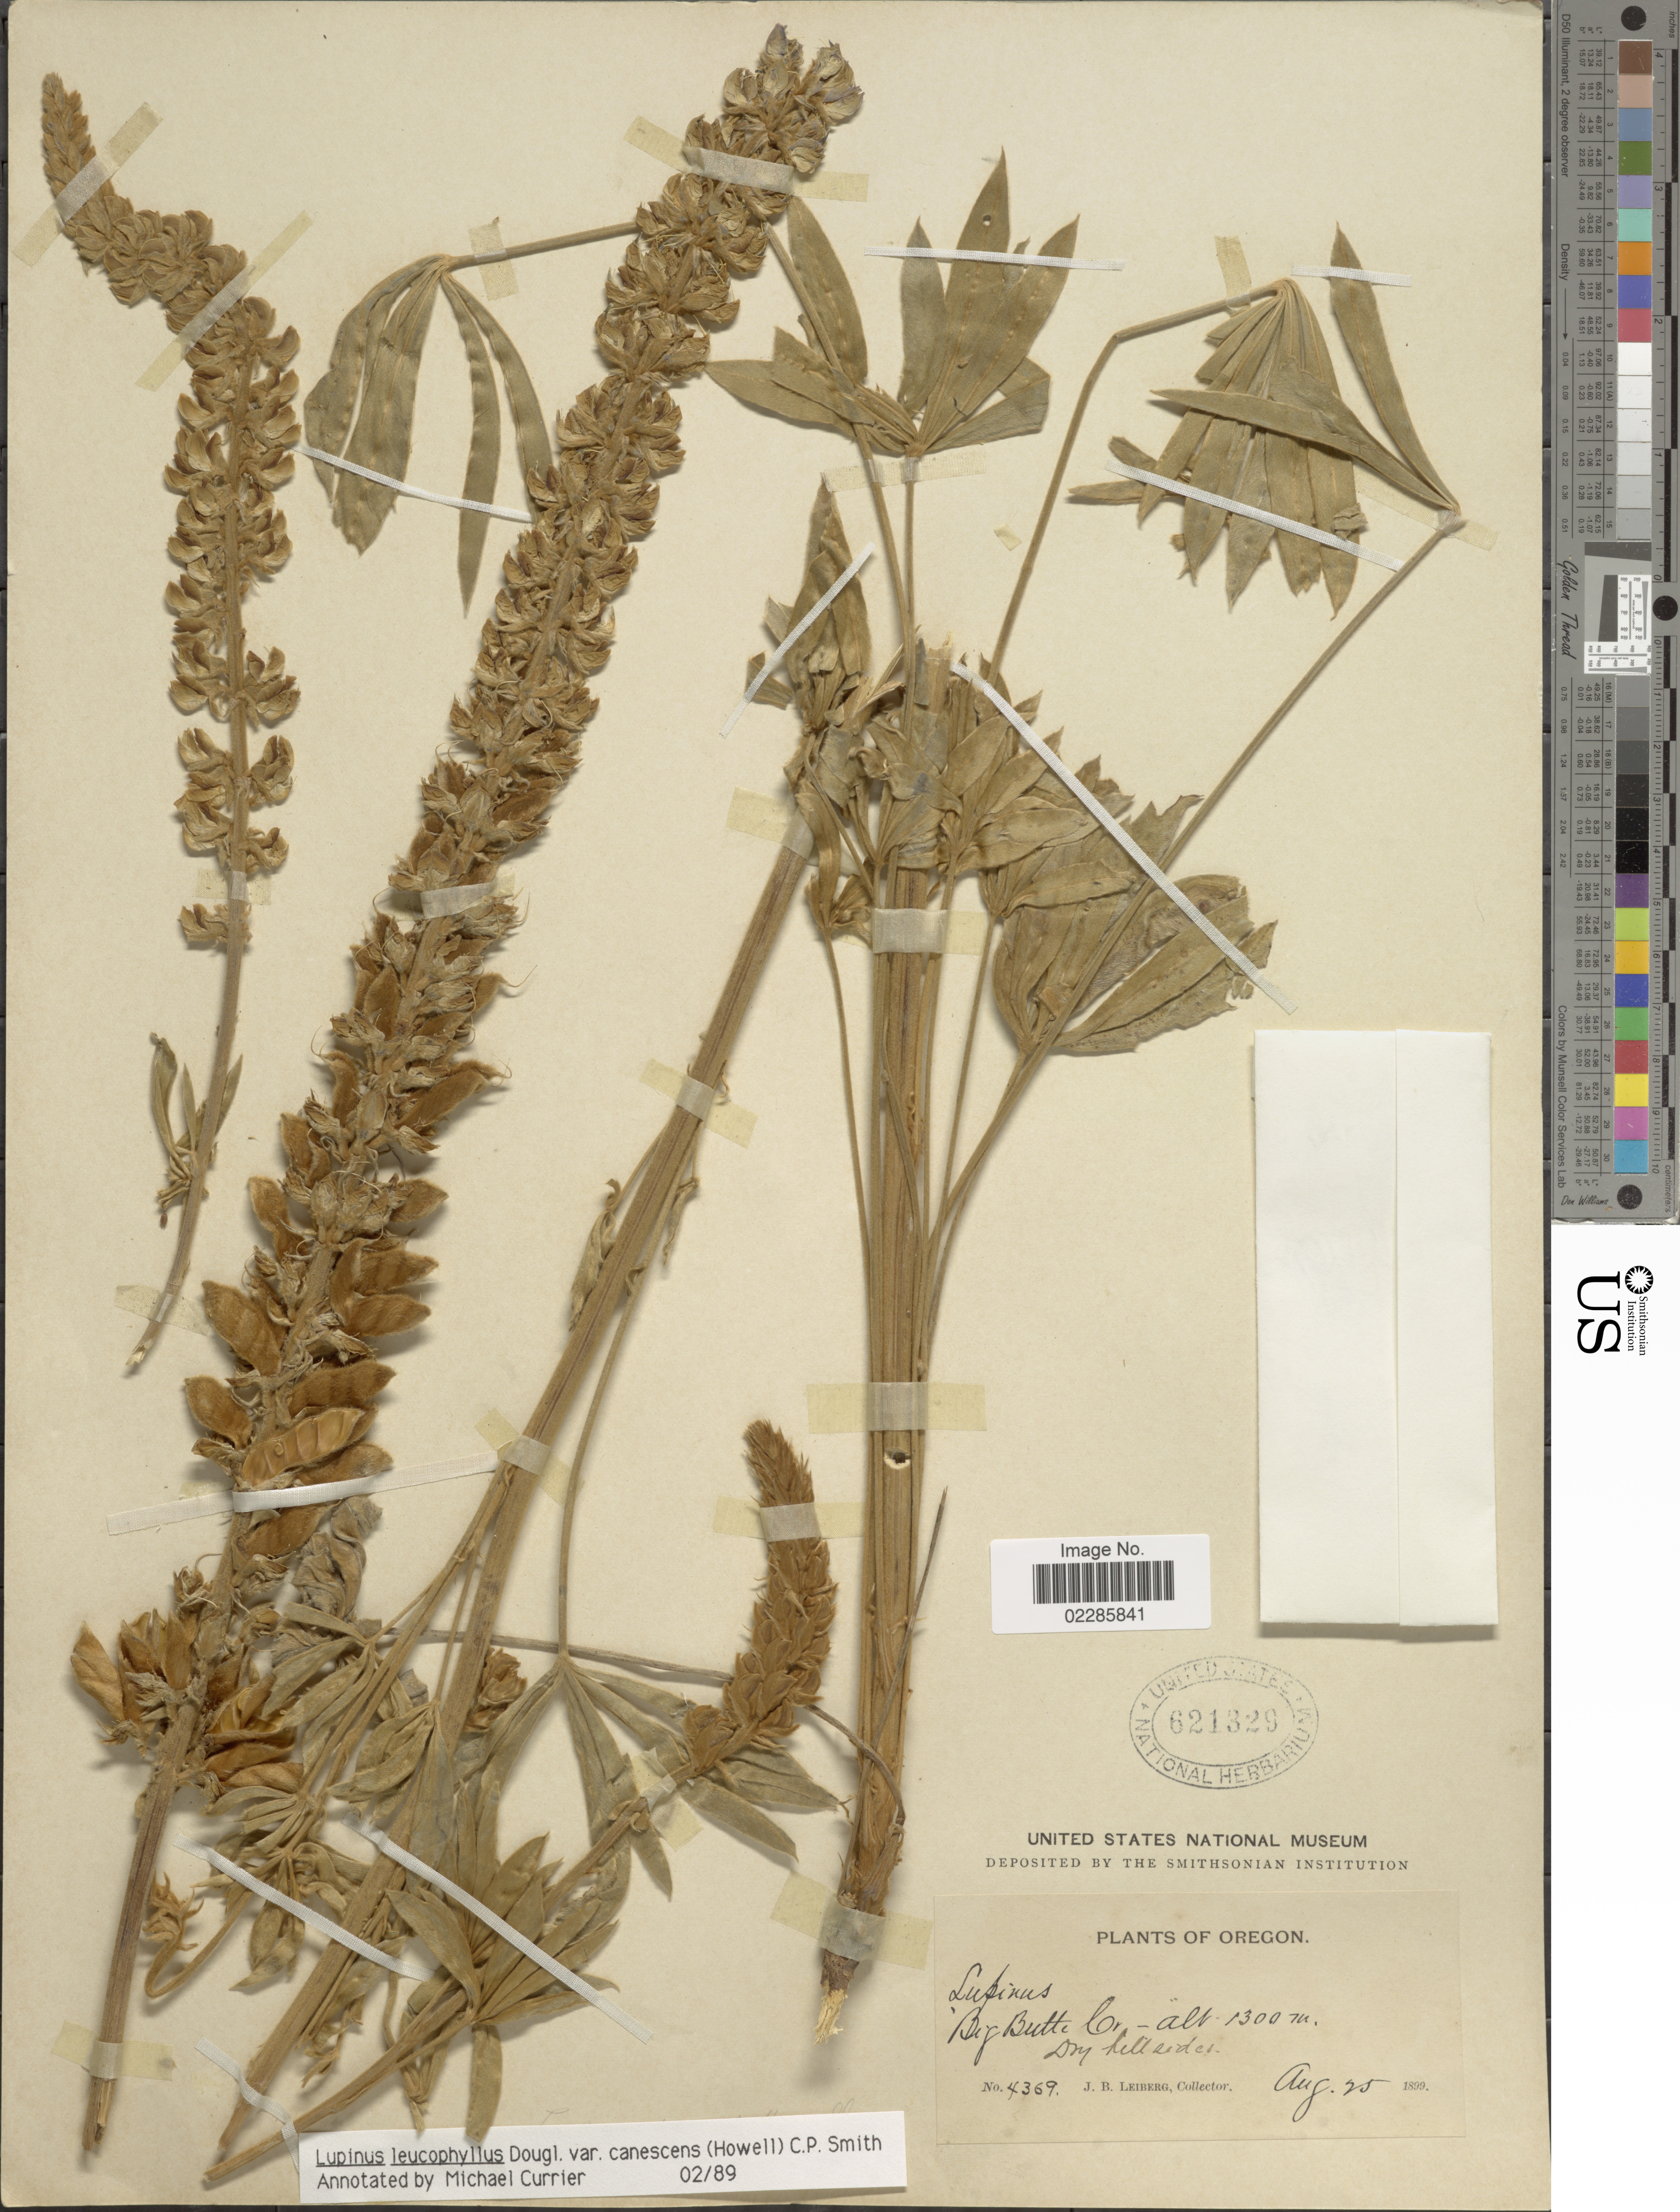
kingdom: Plantae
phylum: Tracheophyta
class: Magnoliopsida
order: Fabales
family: Fabaceae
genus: Lupinus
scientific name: Lupinus leucophyllus var. canescens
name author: (Howell) C.P. Sm.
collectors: J. B. Leiberg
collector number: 4369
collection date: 1899-08-25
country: United States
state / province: Oregon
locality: Big Butte Cr, Dry hillsides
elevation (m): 1300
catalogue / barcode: US 621329